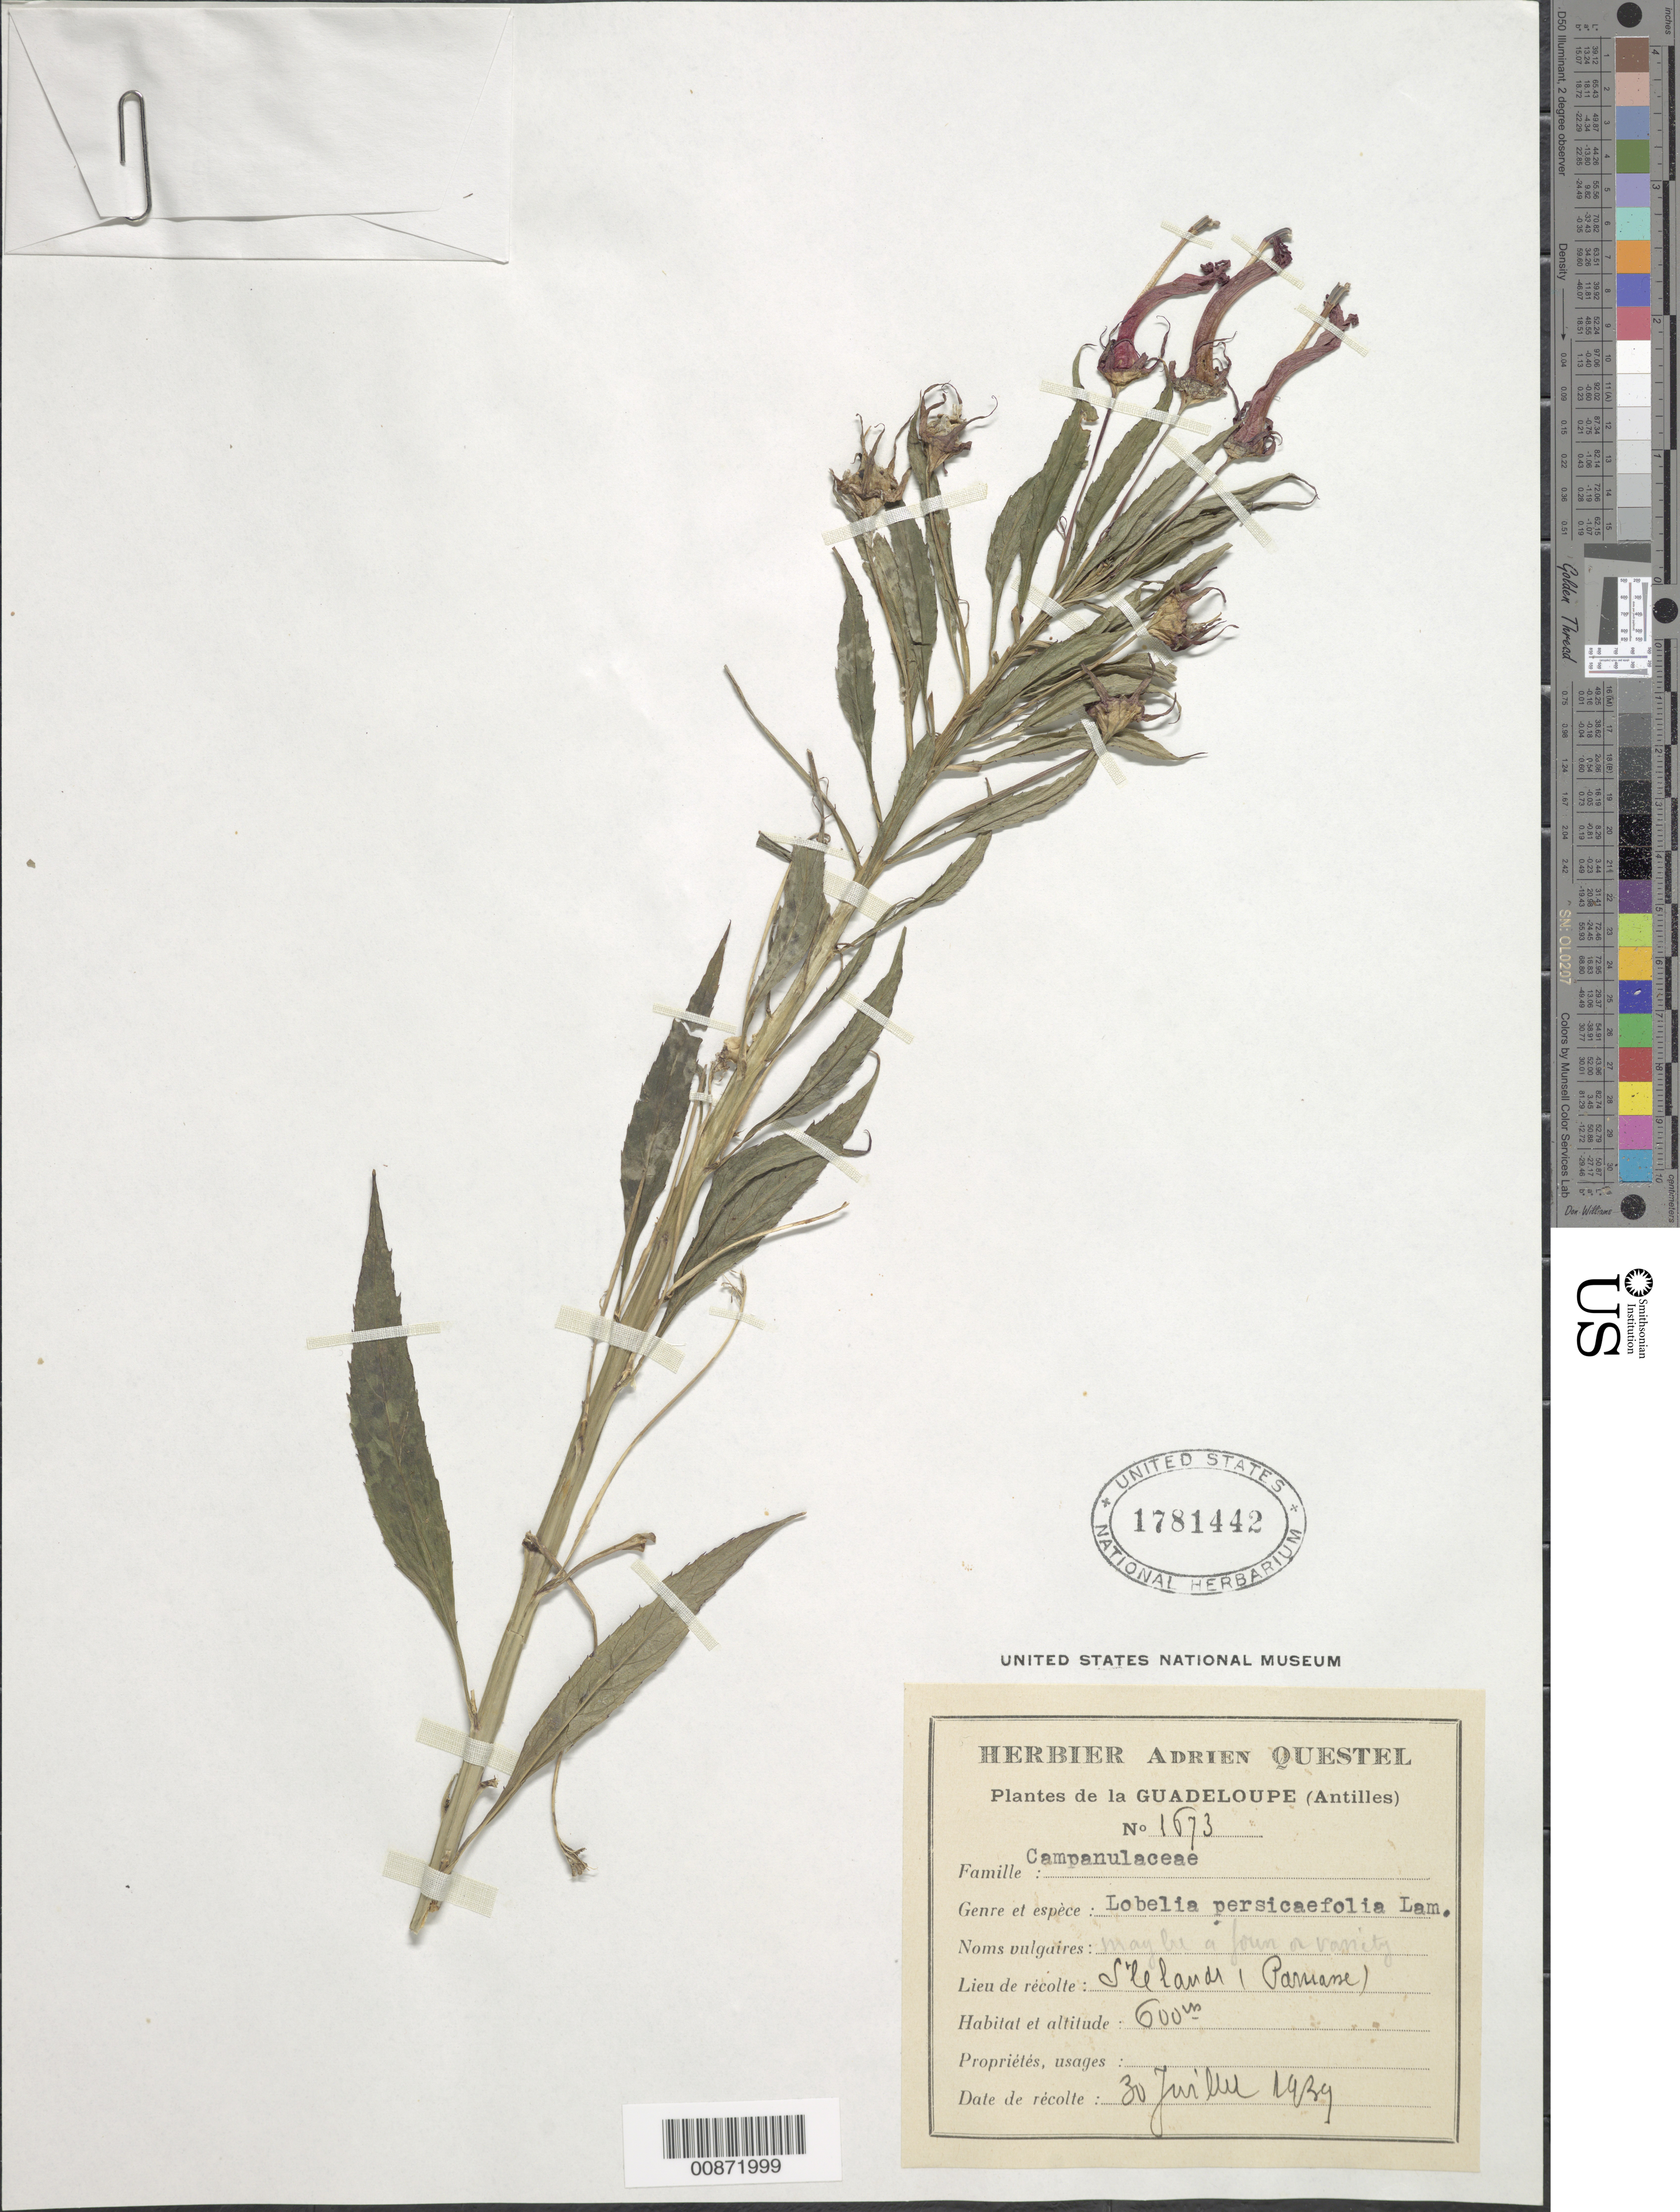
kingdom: Plantae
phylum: Tracheophyta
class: Magnoliopsida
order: Asterales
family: Campanulaceae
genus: Lobelia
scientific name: Lobelia persicifolia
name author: Lam.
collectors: A. Questel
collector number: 1673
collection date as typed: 30 Jul 1939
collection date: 1939-07-30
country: Guadeloupe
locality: I'le landr (Parnan) - (sp.?)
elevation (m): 600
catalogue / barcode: US 1781442